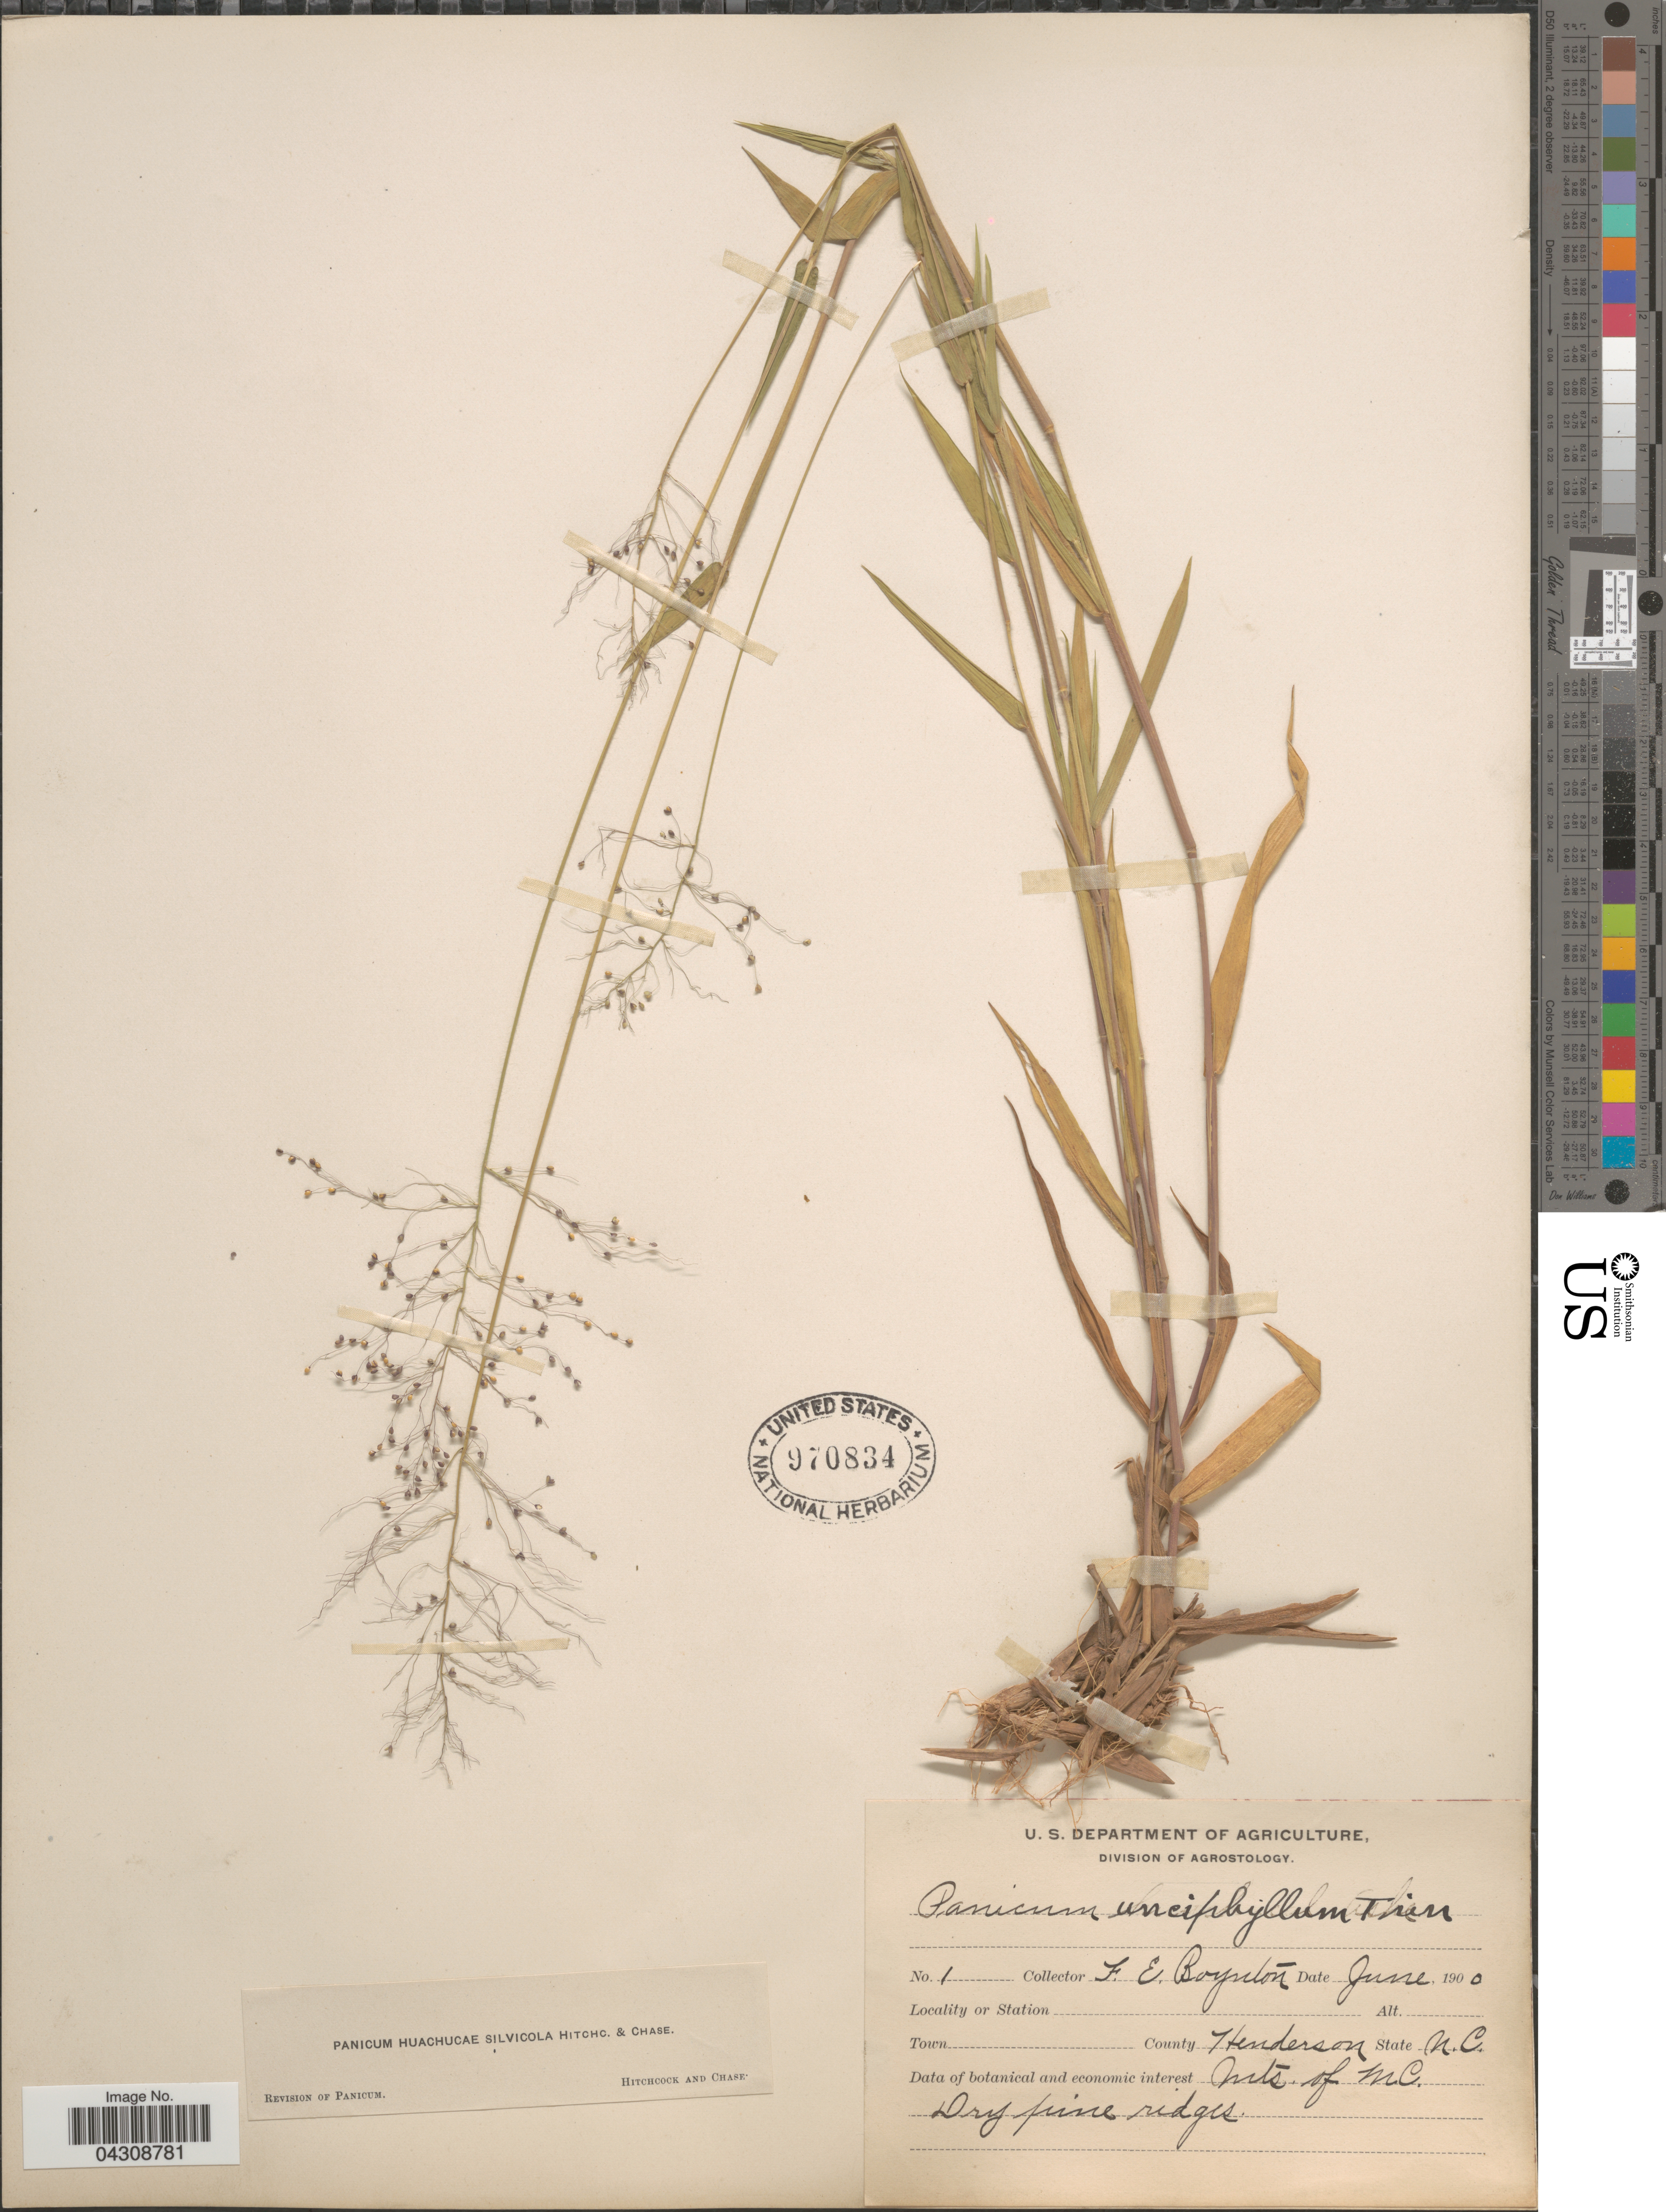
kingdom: Plantae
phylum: Tracheophyta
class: Liliopsida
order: Poales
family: Poaceae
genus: Dichanthelium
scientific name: Dichanthelium acuminatum var. acuminatum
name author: (Sw.) Gould & C.A. Clark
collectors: F. Boynton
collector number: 1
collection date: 1900-06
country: United States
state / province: North Carolina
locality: County Henderson. Mts. of N.C. Dry pine ridges.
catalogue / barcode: US 970834